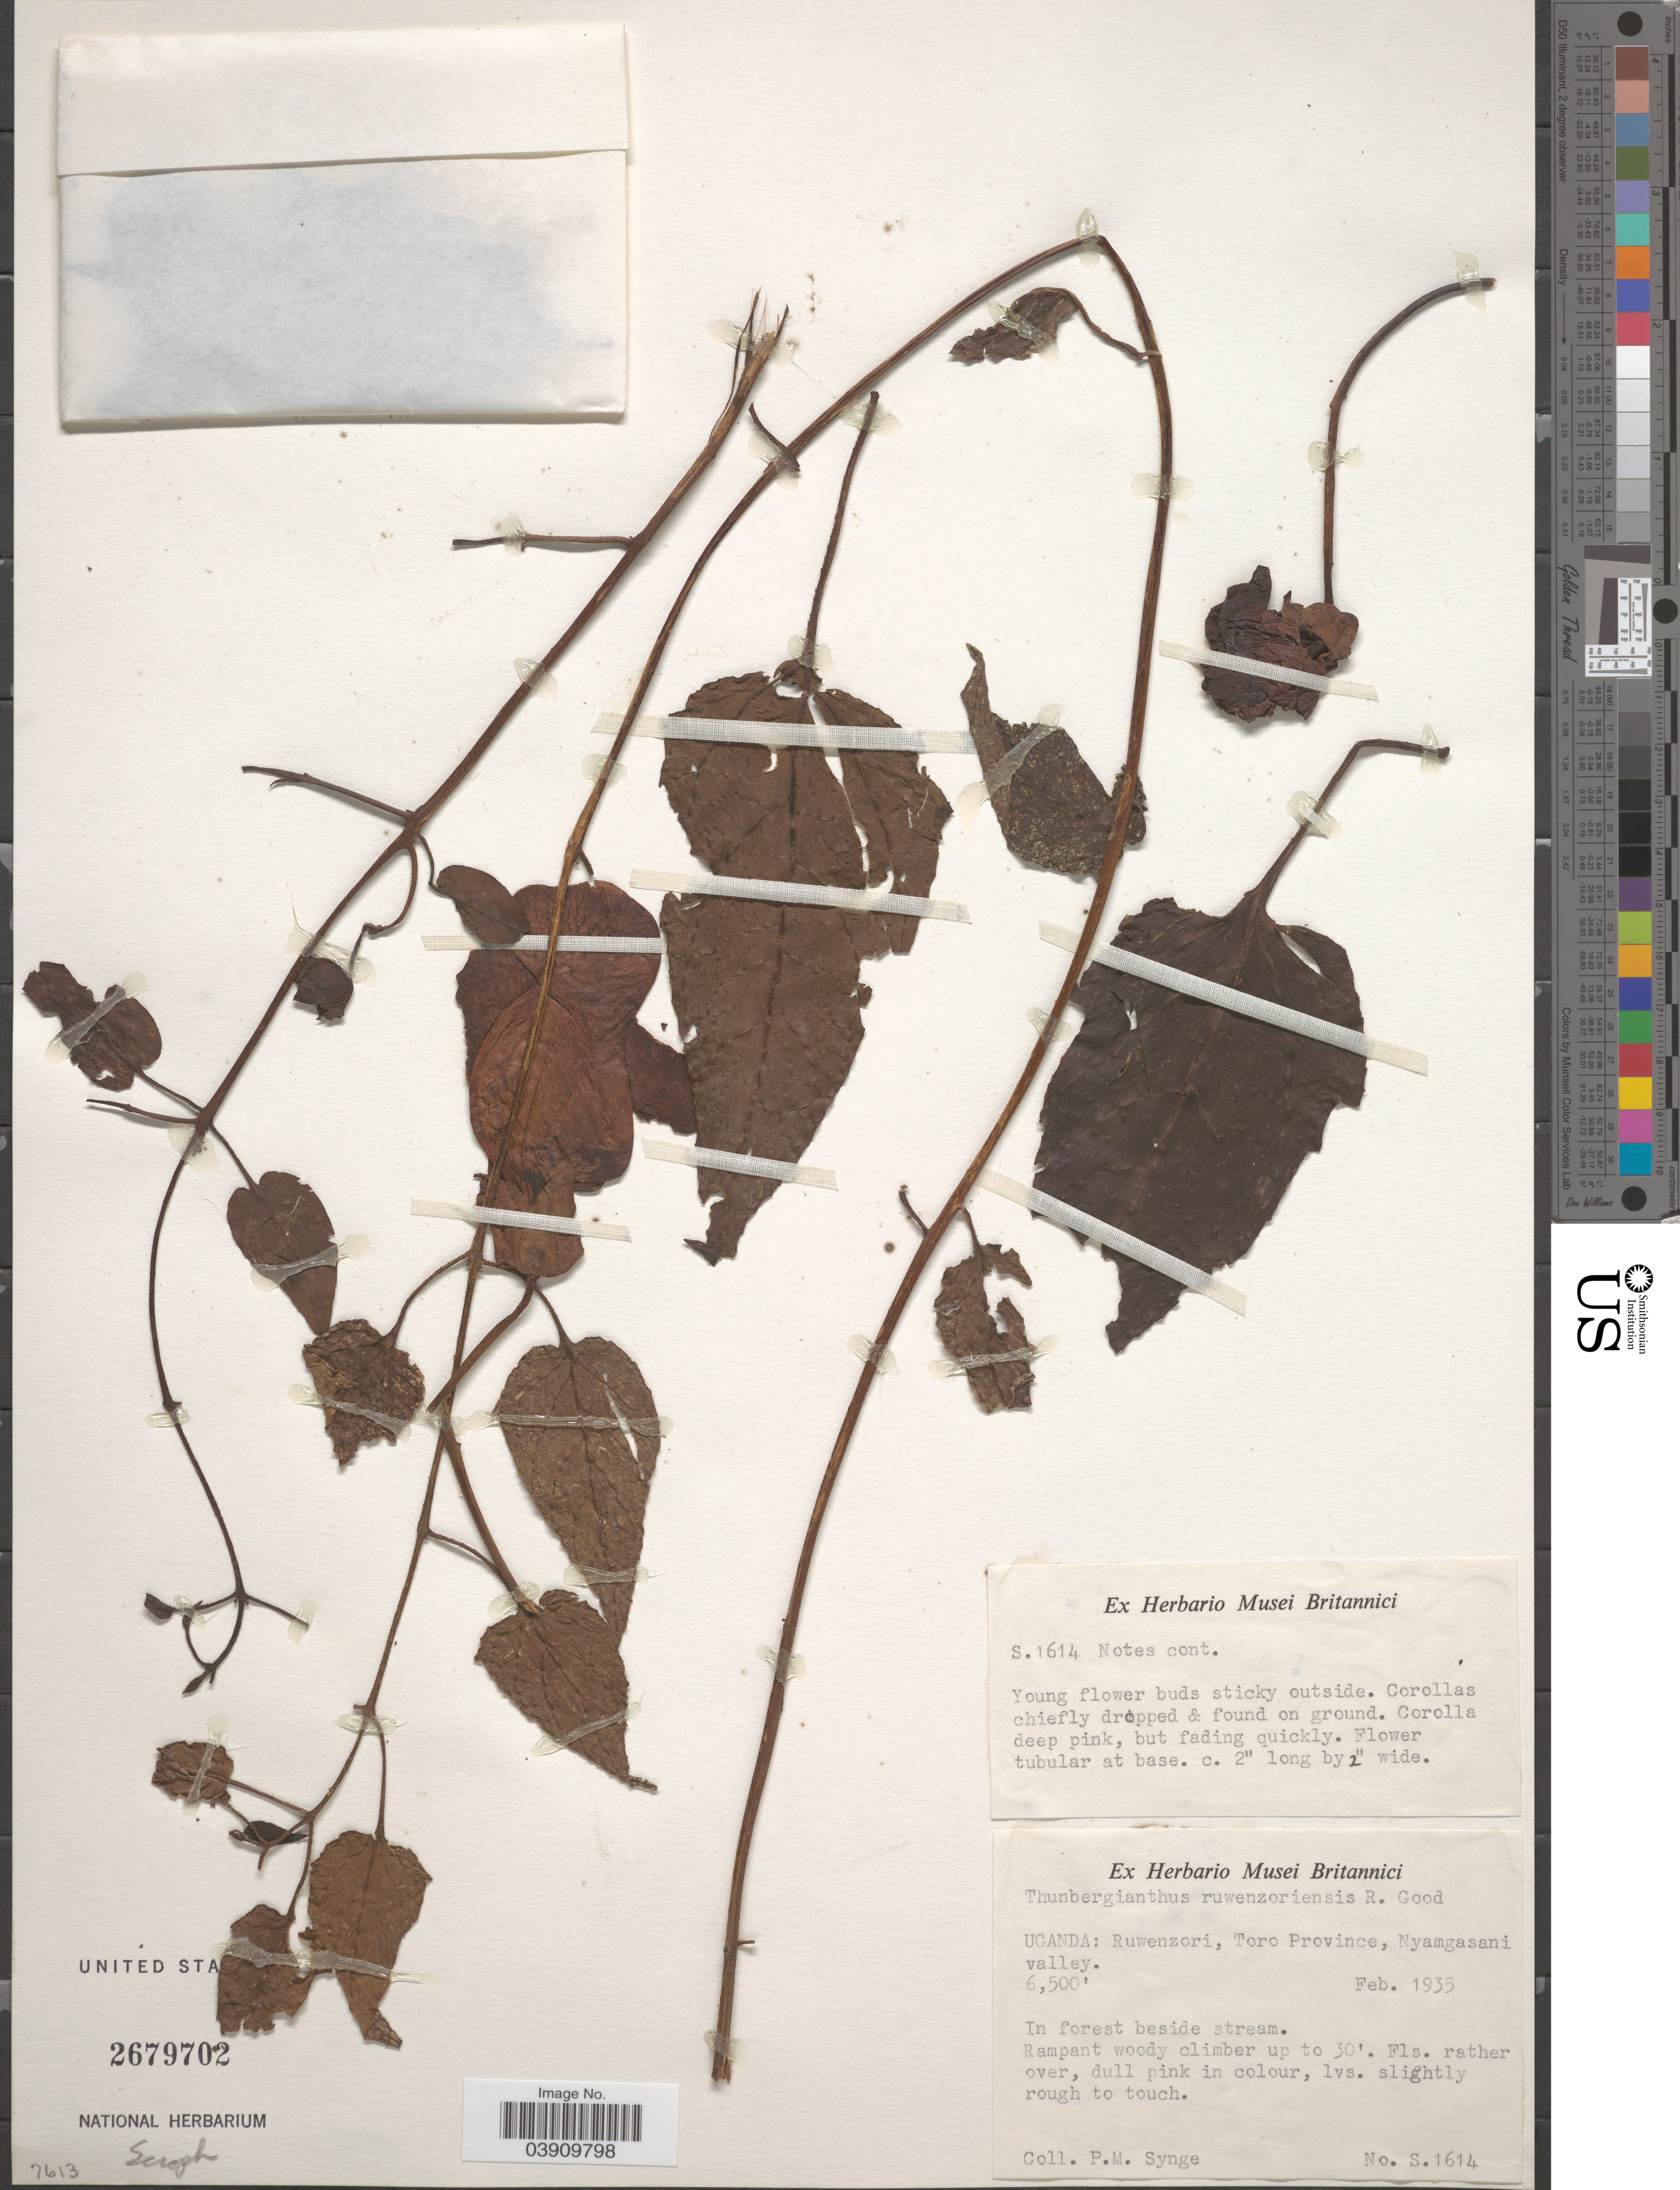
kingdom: Plantae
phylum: Tracheophyta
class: Magnoliopsida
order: Lamiales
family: Orobanchaceae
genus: Thunbergianthus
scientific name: Thunbergianthus ruwenzoriensis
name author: R.D. Good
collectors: P. Synge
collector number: S.1614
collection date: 1935-02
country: Uganda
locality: Ruwenzori, Toro Province, Nyamgasani valley.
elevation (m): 1981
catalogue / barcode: US 2679702